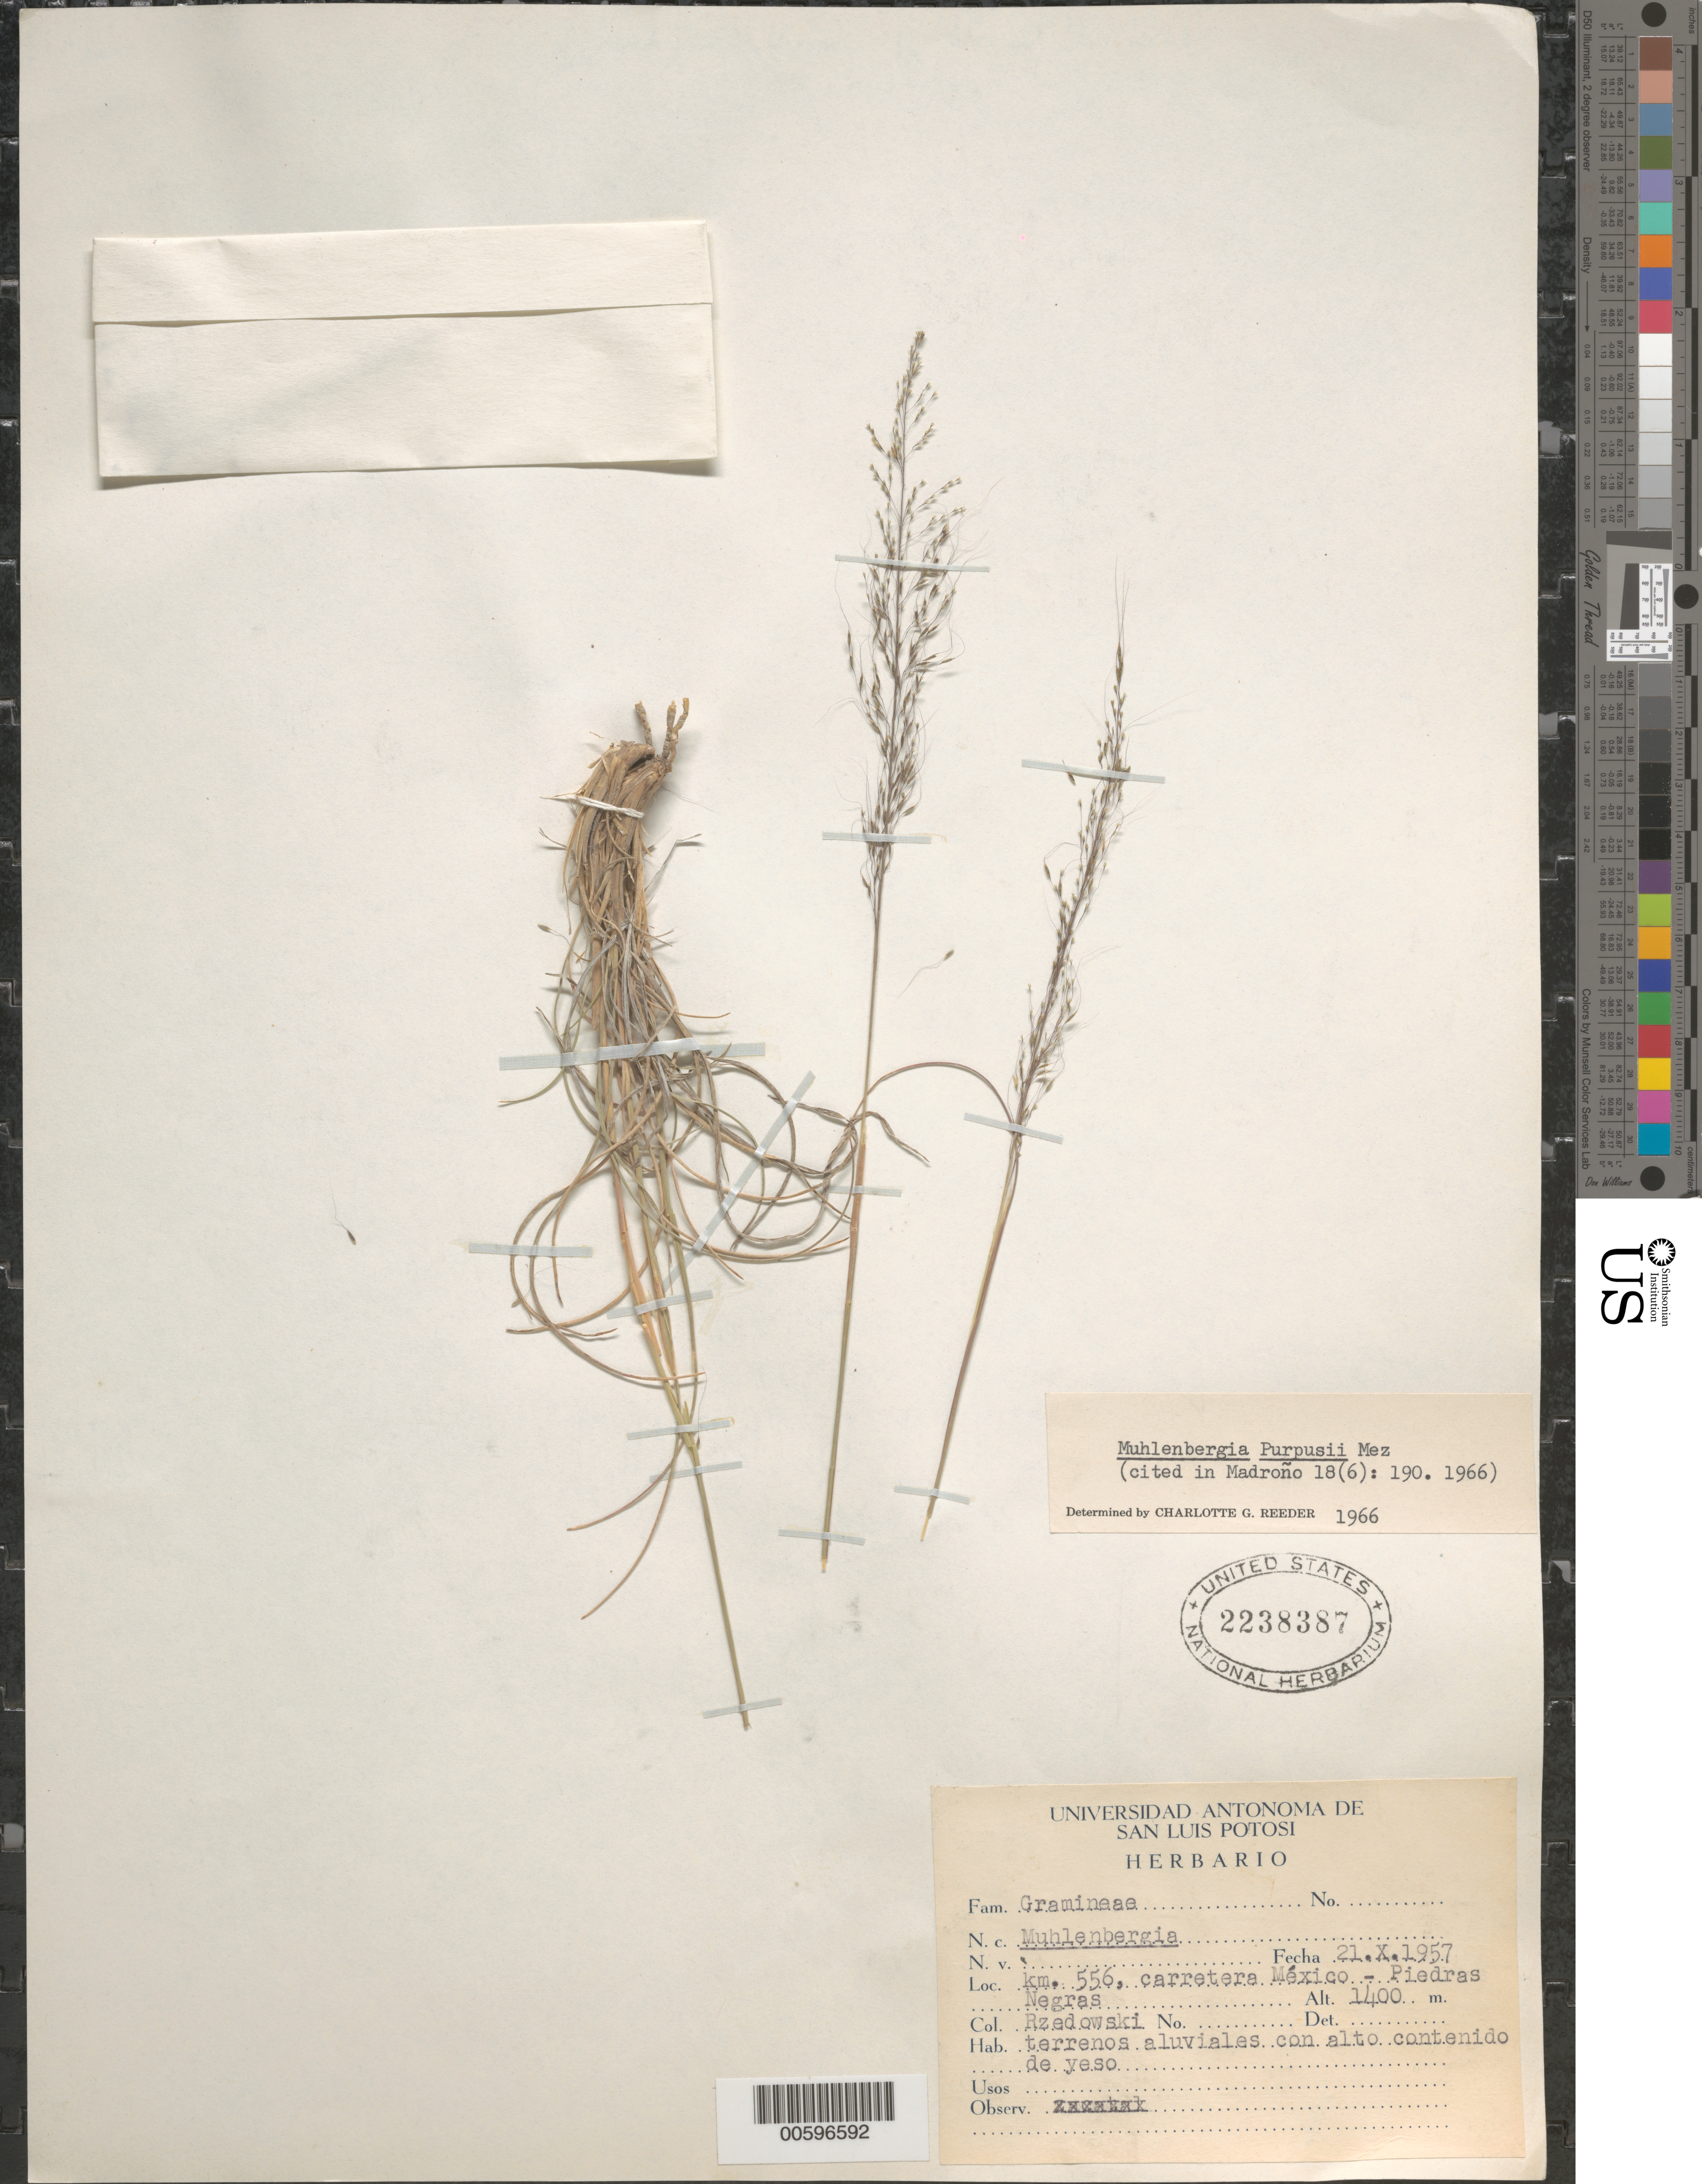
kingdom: Plantae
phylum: Tracheophyta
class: Liliopsida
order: Poales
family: Poaceae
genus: Muhlenbergia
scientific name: Muhlenbergia purpusii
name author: Mez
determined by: Reeder, C. G., (ARIZ)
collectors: J. Rzedowski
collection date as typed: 21 Oct 1957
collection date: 1957-10-21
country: Mexico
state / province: Coahuila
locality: Km 556, carretera México - Piedras Negras.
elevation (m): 1400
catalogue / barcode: US 2238387